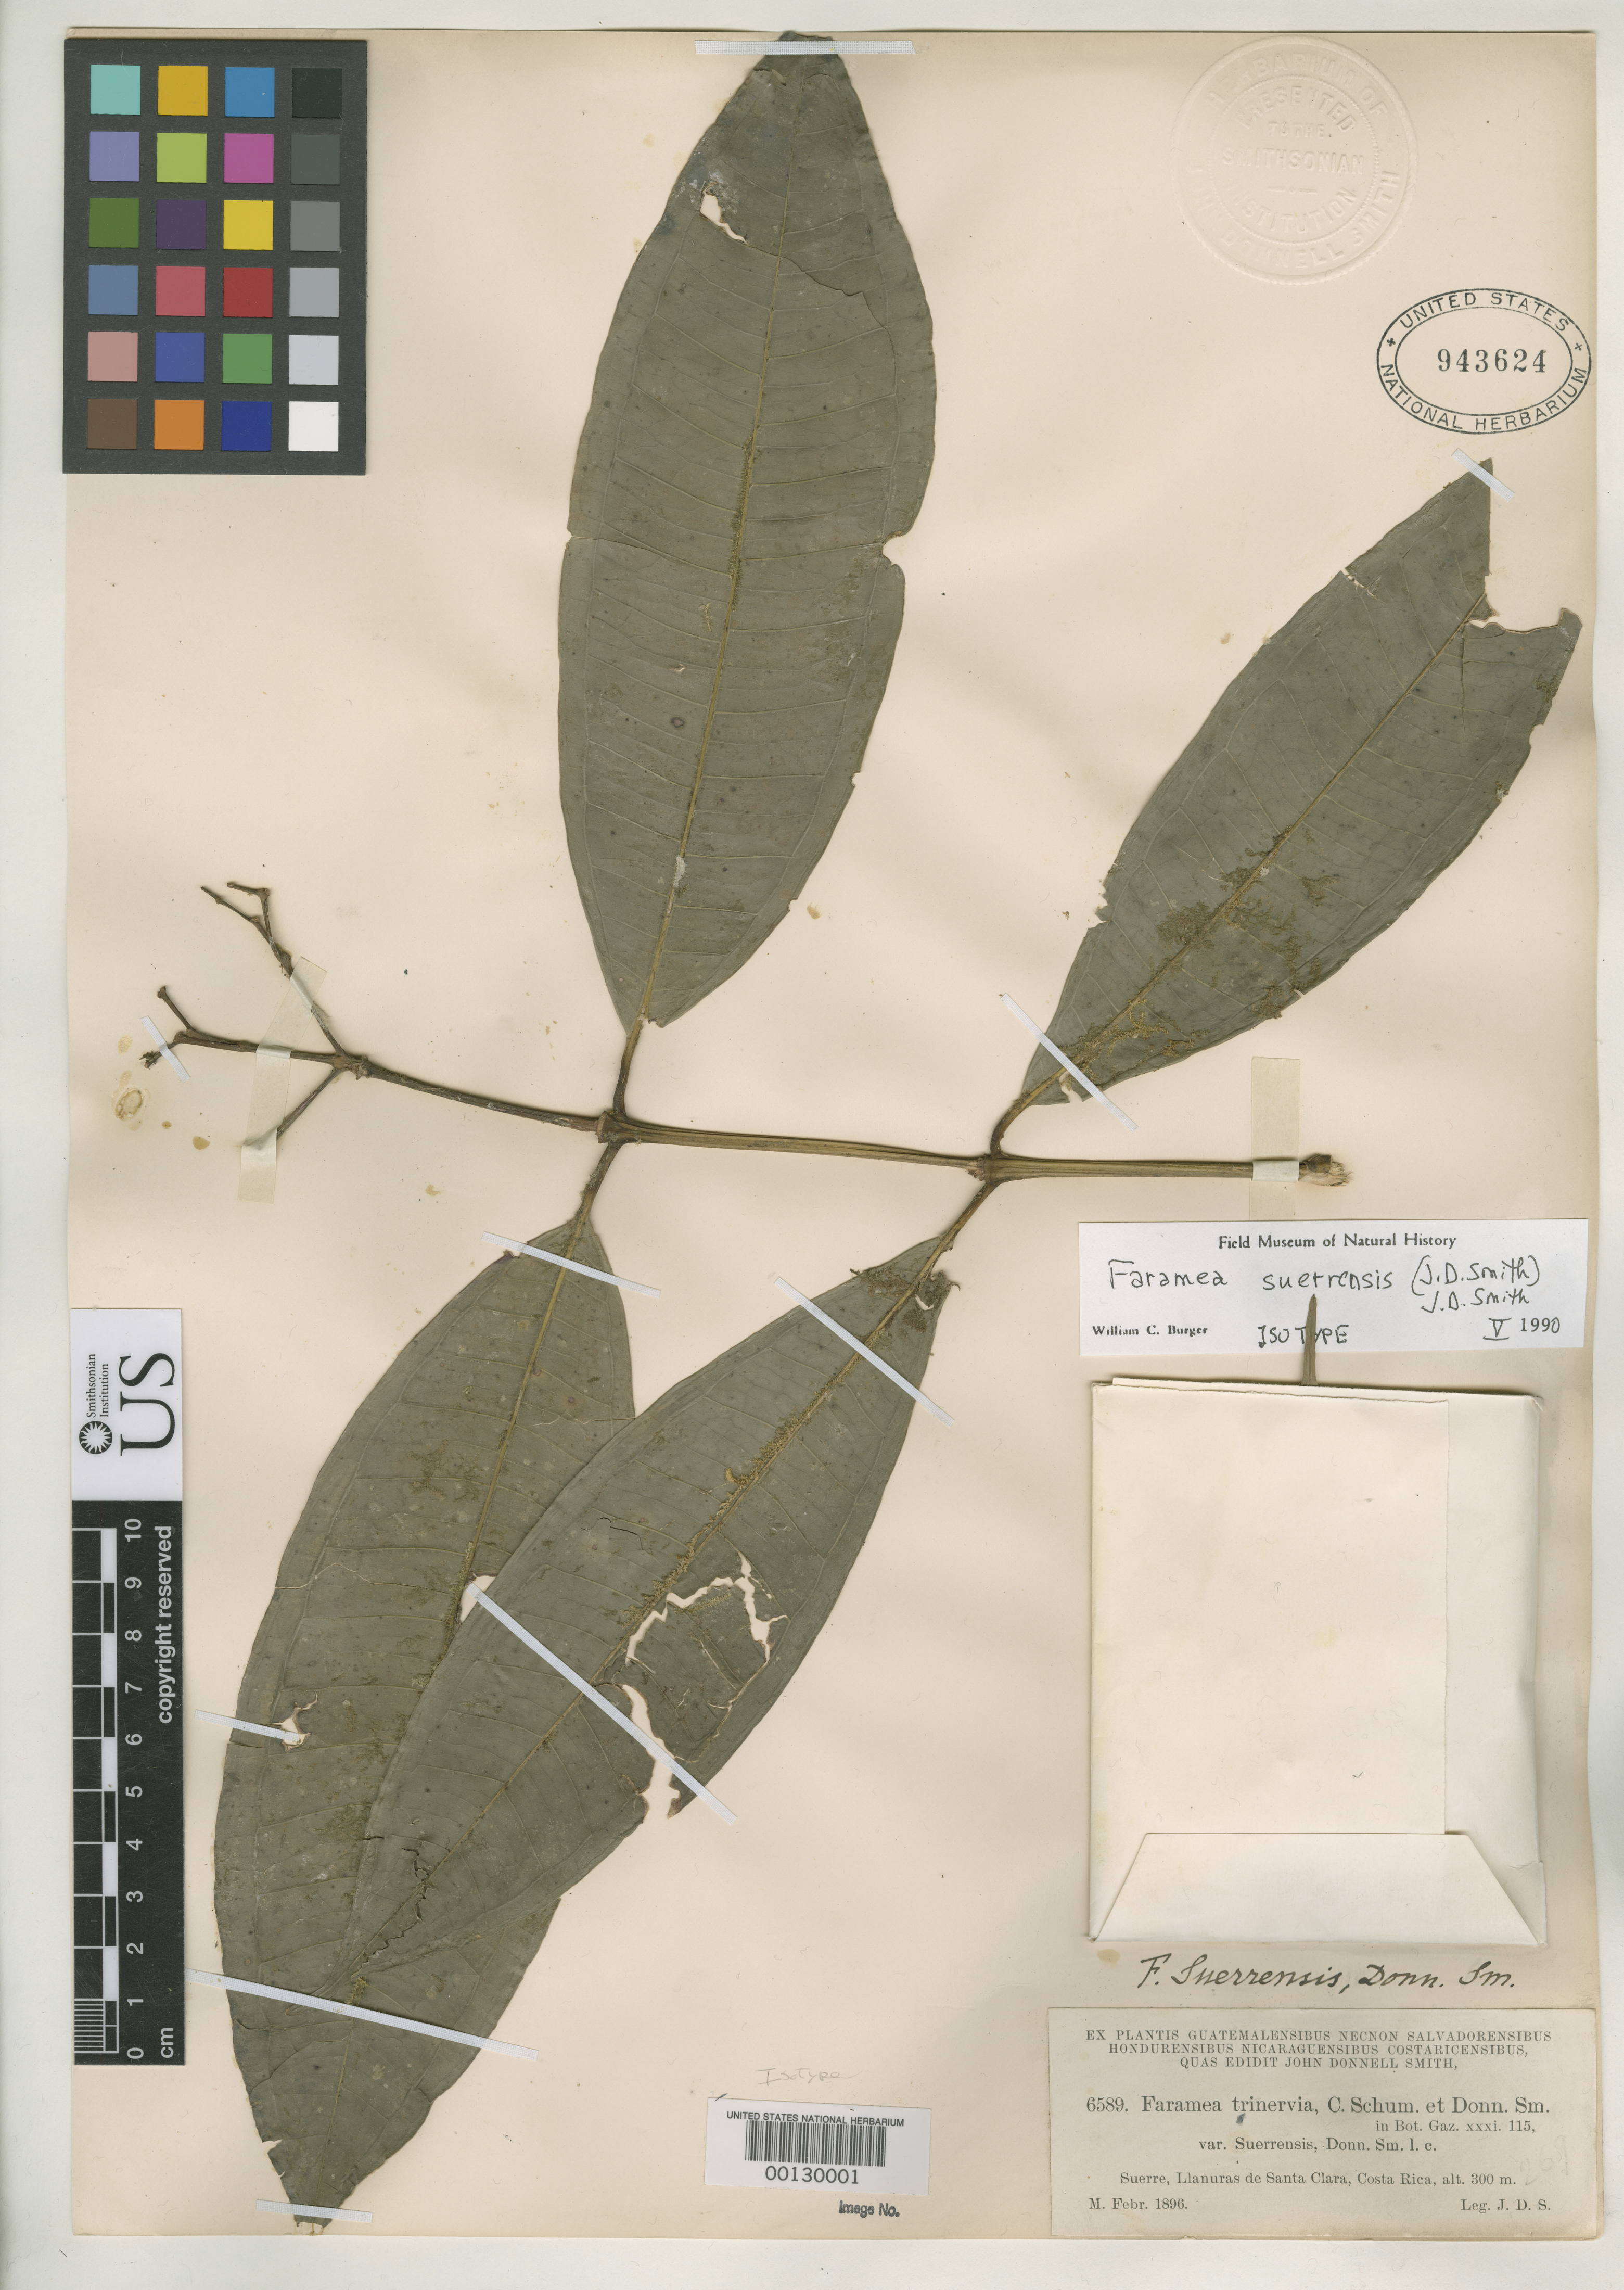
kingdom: Plantae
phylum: Tracheophyta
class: Magnoliopsida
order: Gentianales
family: Rubiaceae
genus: Faramea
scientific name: Faramea trinervia var. suerrensis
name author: Donn. Sm.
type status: Isosyntype; Isolectotype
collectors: J. Donnell Smith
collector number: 6589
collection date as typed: Feb 1896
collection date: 1896-02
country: Costa Rica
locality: Suerre, Llanuras de Santa Clara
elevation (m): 300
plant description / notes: One of two sheets (USNH 943624, 943626) ex John Donnell Smith herbarium, neither clearly the holotype. This sheet (943624) annotated by W.C. Burger (1990) and cited by Lorence (1999) as "isotype".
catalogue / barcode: US 943624